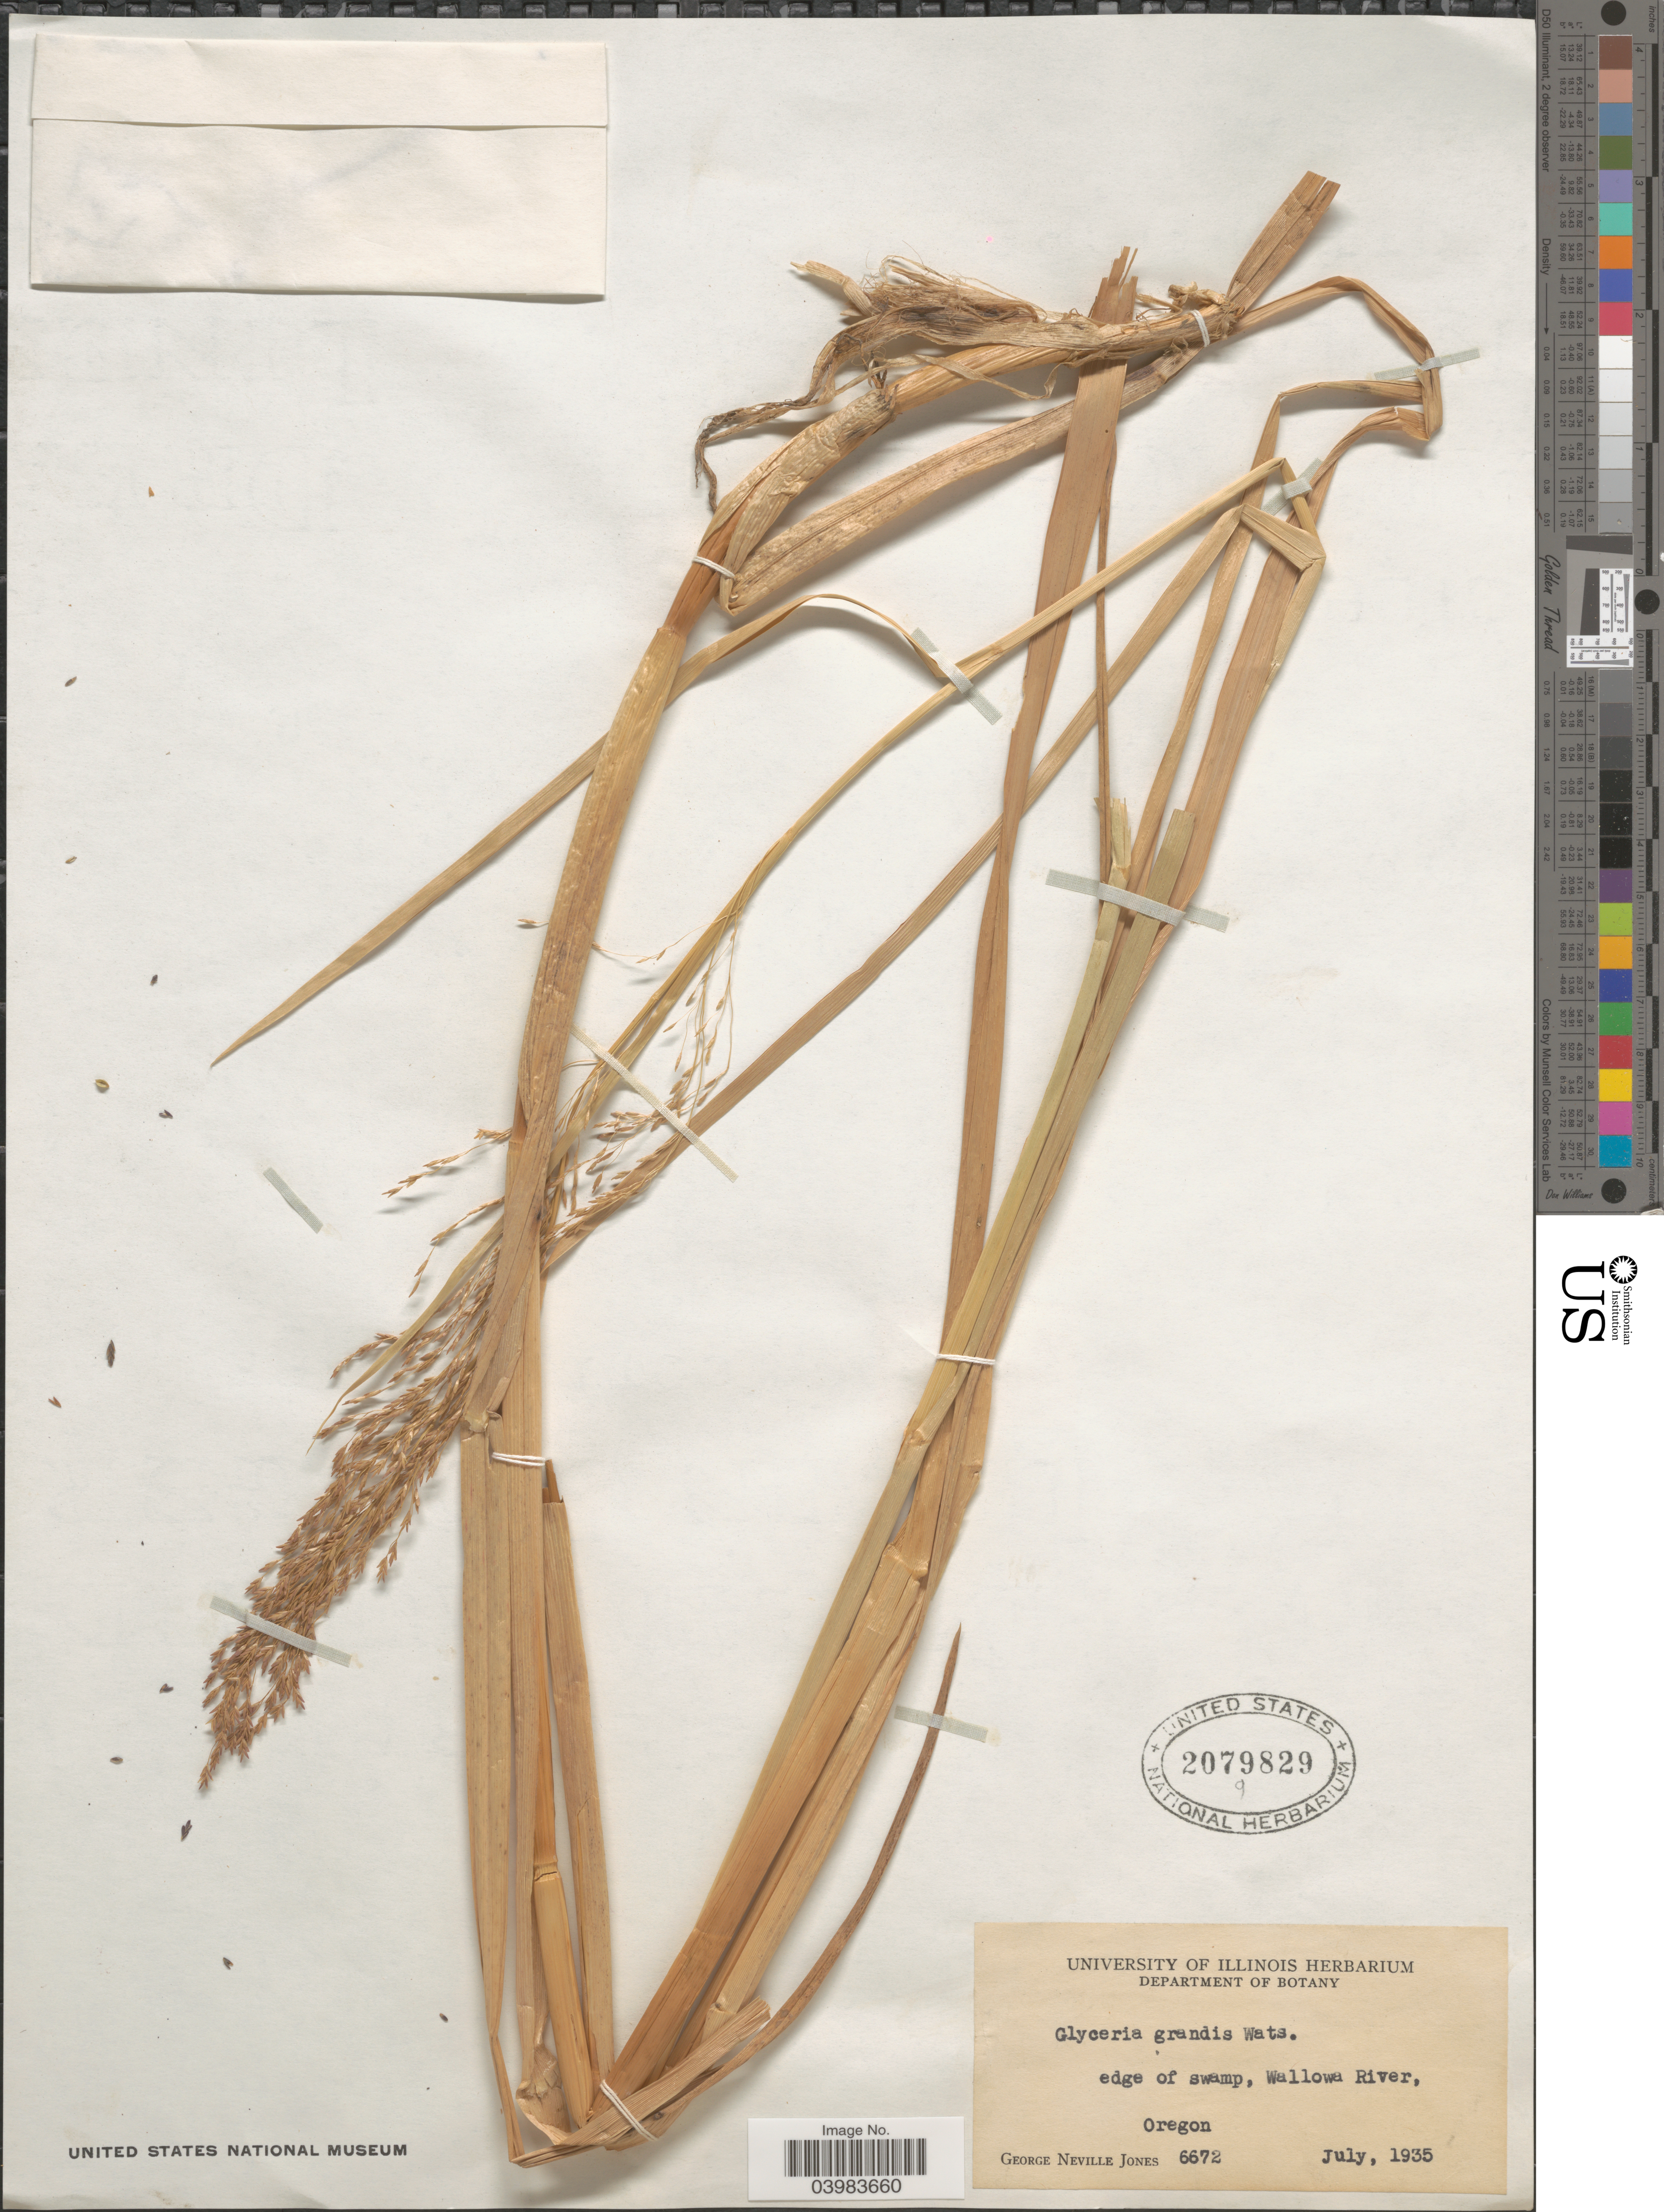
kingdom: Plantae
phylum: Tracheophyta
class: Liliopsida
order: Poales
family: Poaceae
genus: Glyceria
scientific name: Glyceria grandis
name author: S. Watson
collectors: G. N. Jones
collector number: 6672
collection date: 1935-07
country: United States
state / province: Oregon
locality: Edge of swamp, Wallowa River.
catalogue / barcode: US 2079829